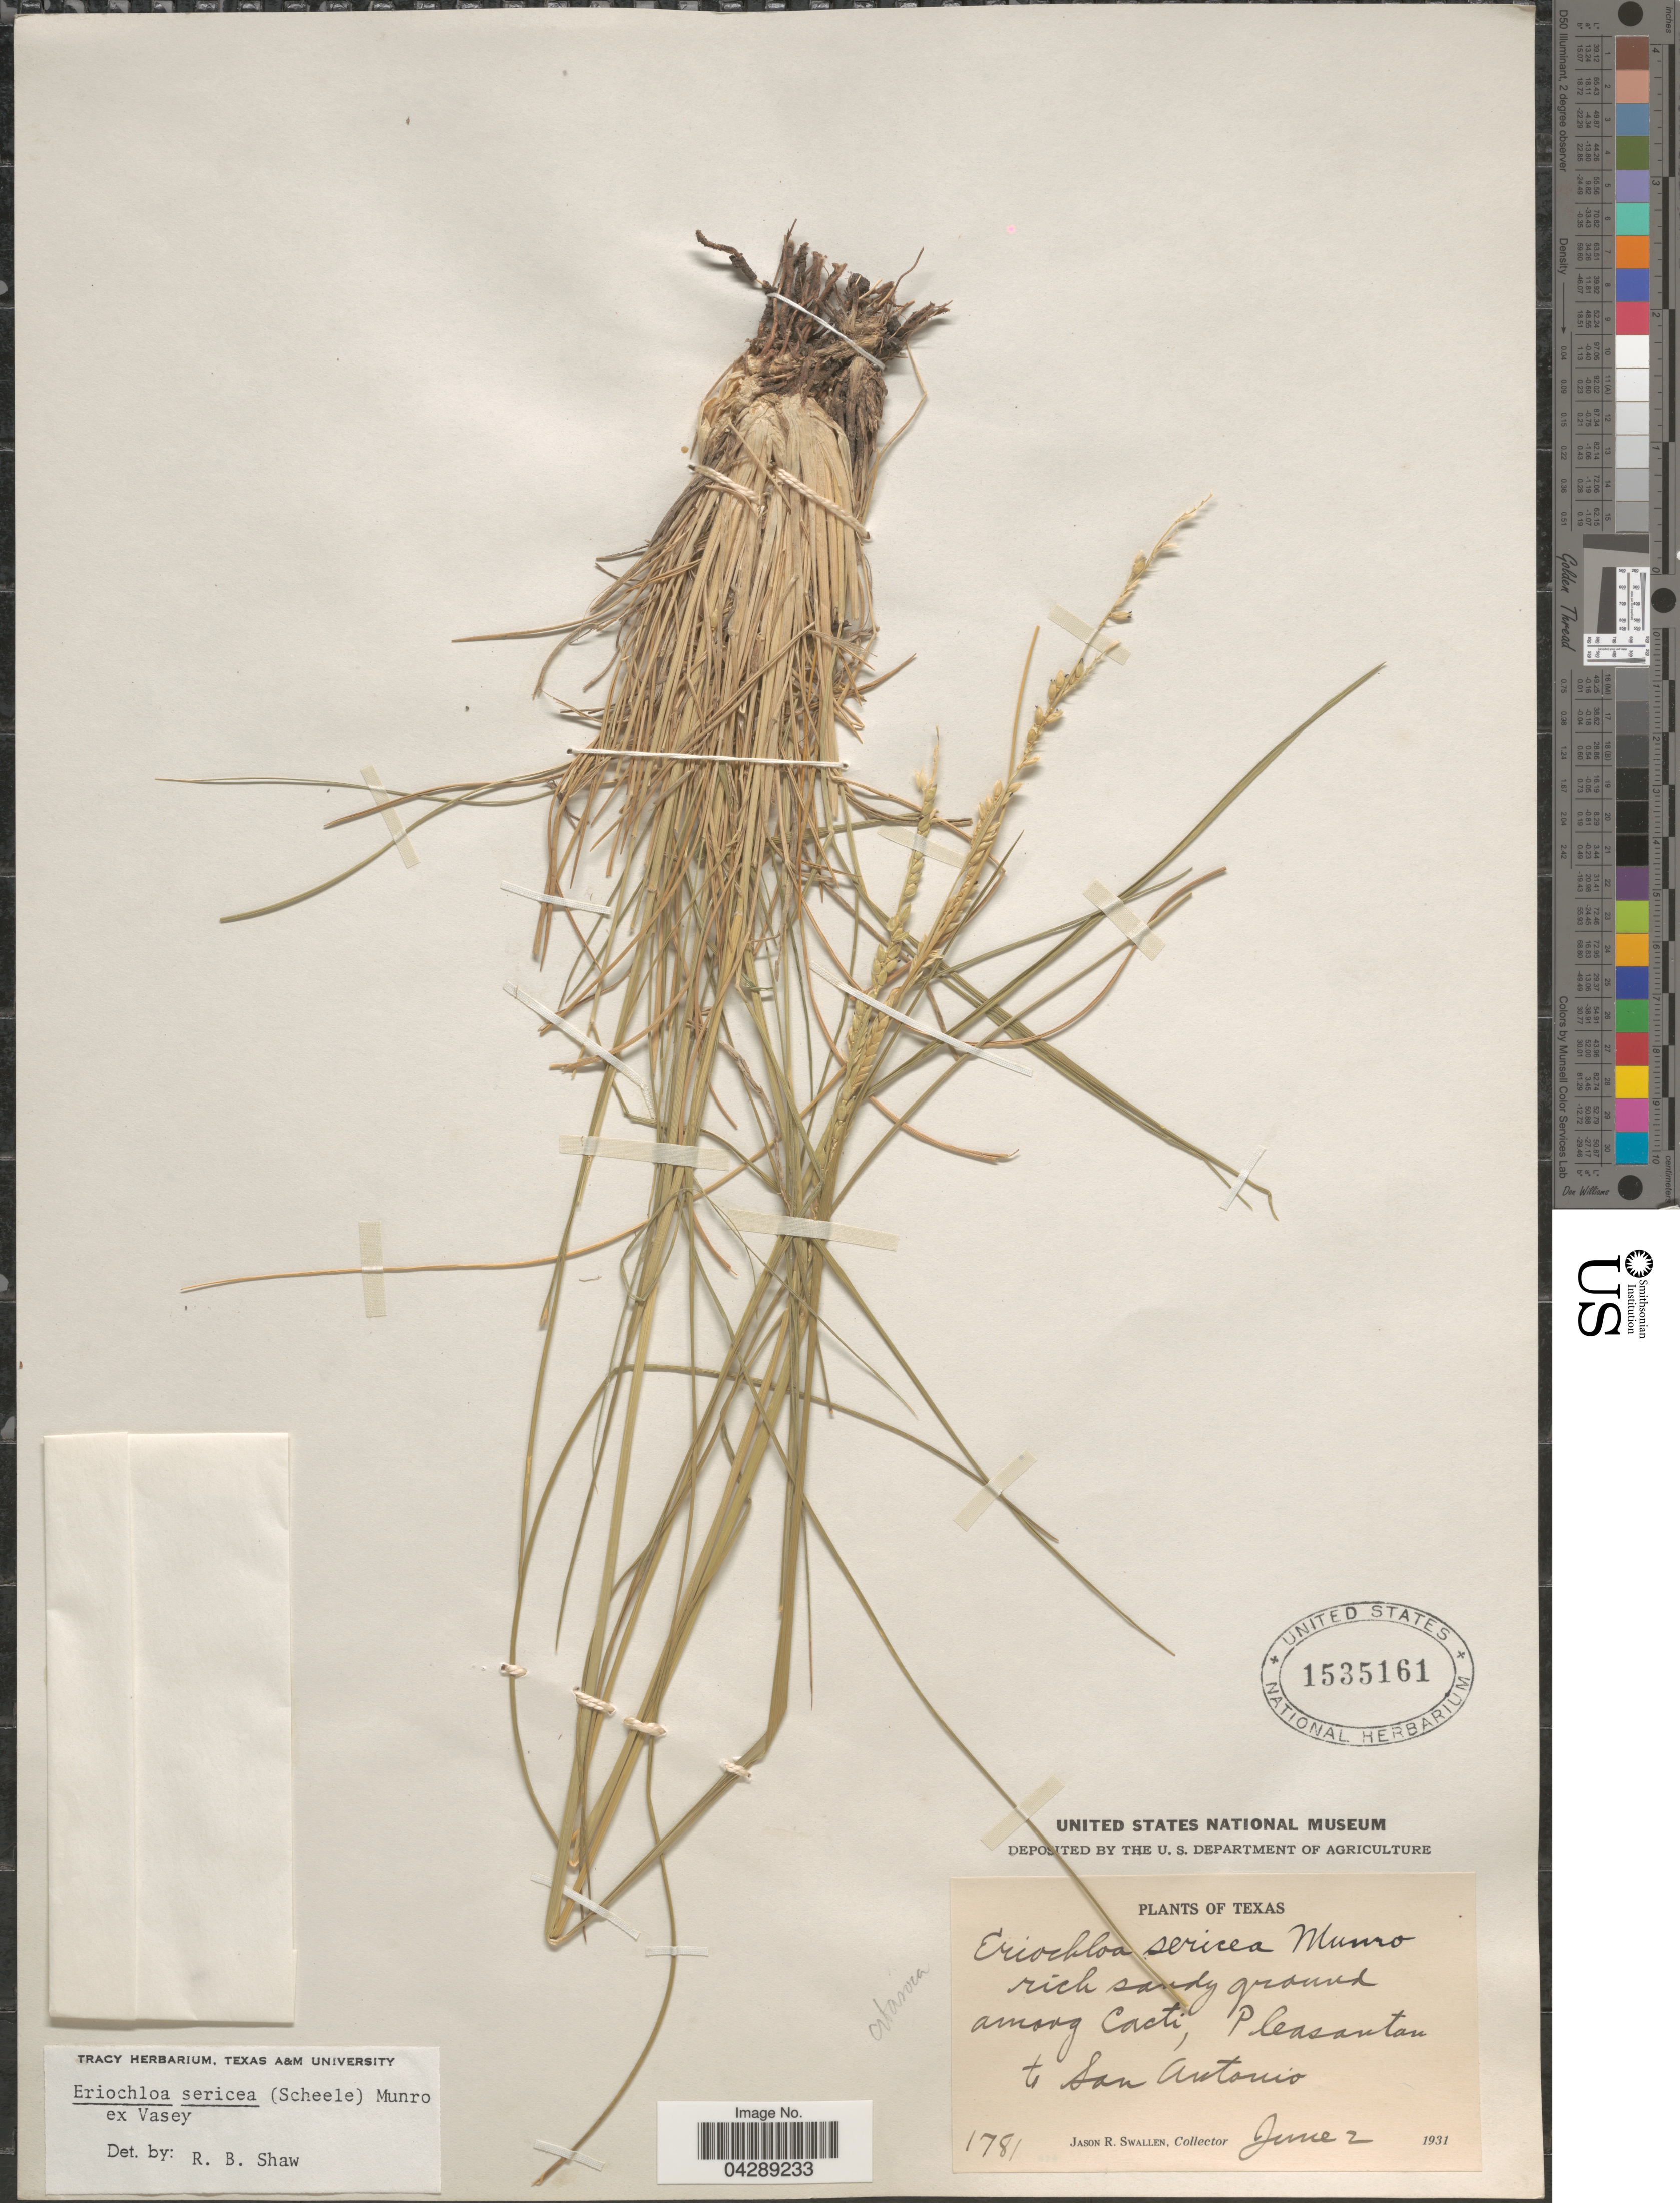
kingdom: Plantae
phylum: Tracheophyta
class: Liliopsida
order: Poales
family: Poaceae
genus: Eriochloa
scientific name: Eriochloa sericea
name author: (Scheele) Munro ex Vasey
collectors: J. R. Swallen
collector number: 1781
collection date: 1931-06-02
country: United States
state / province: Texas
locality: Rich sandy ground among Cacti, Pleasanton to San Antonio.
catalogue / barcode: US 1535161